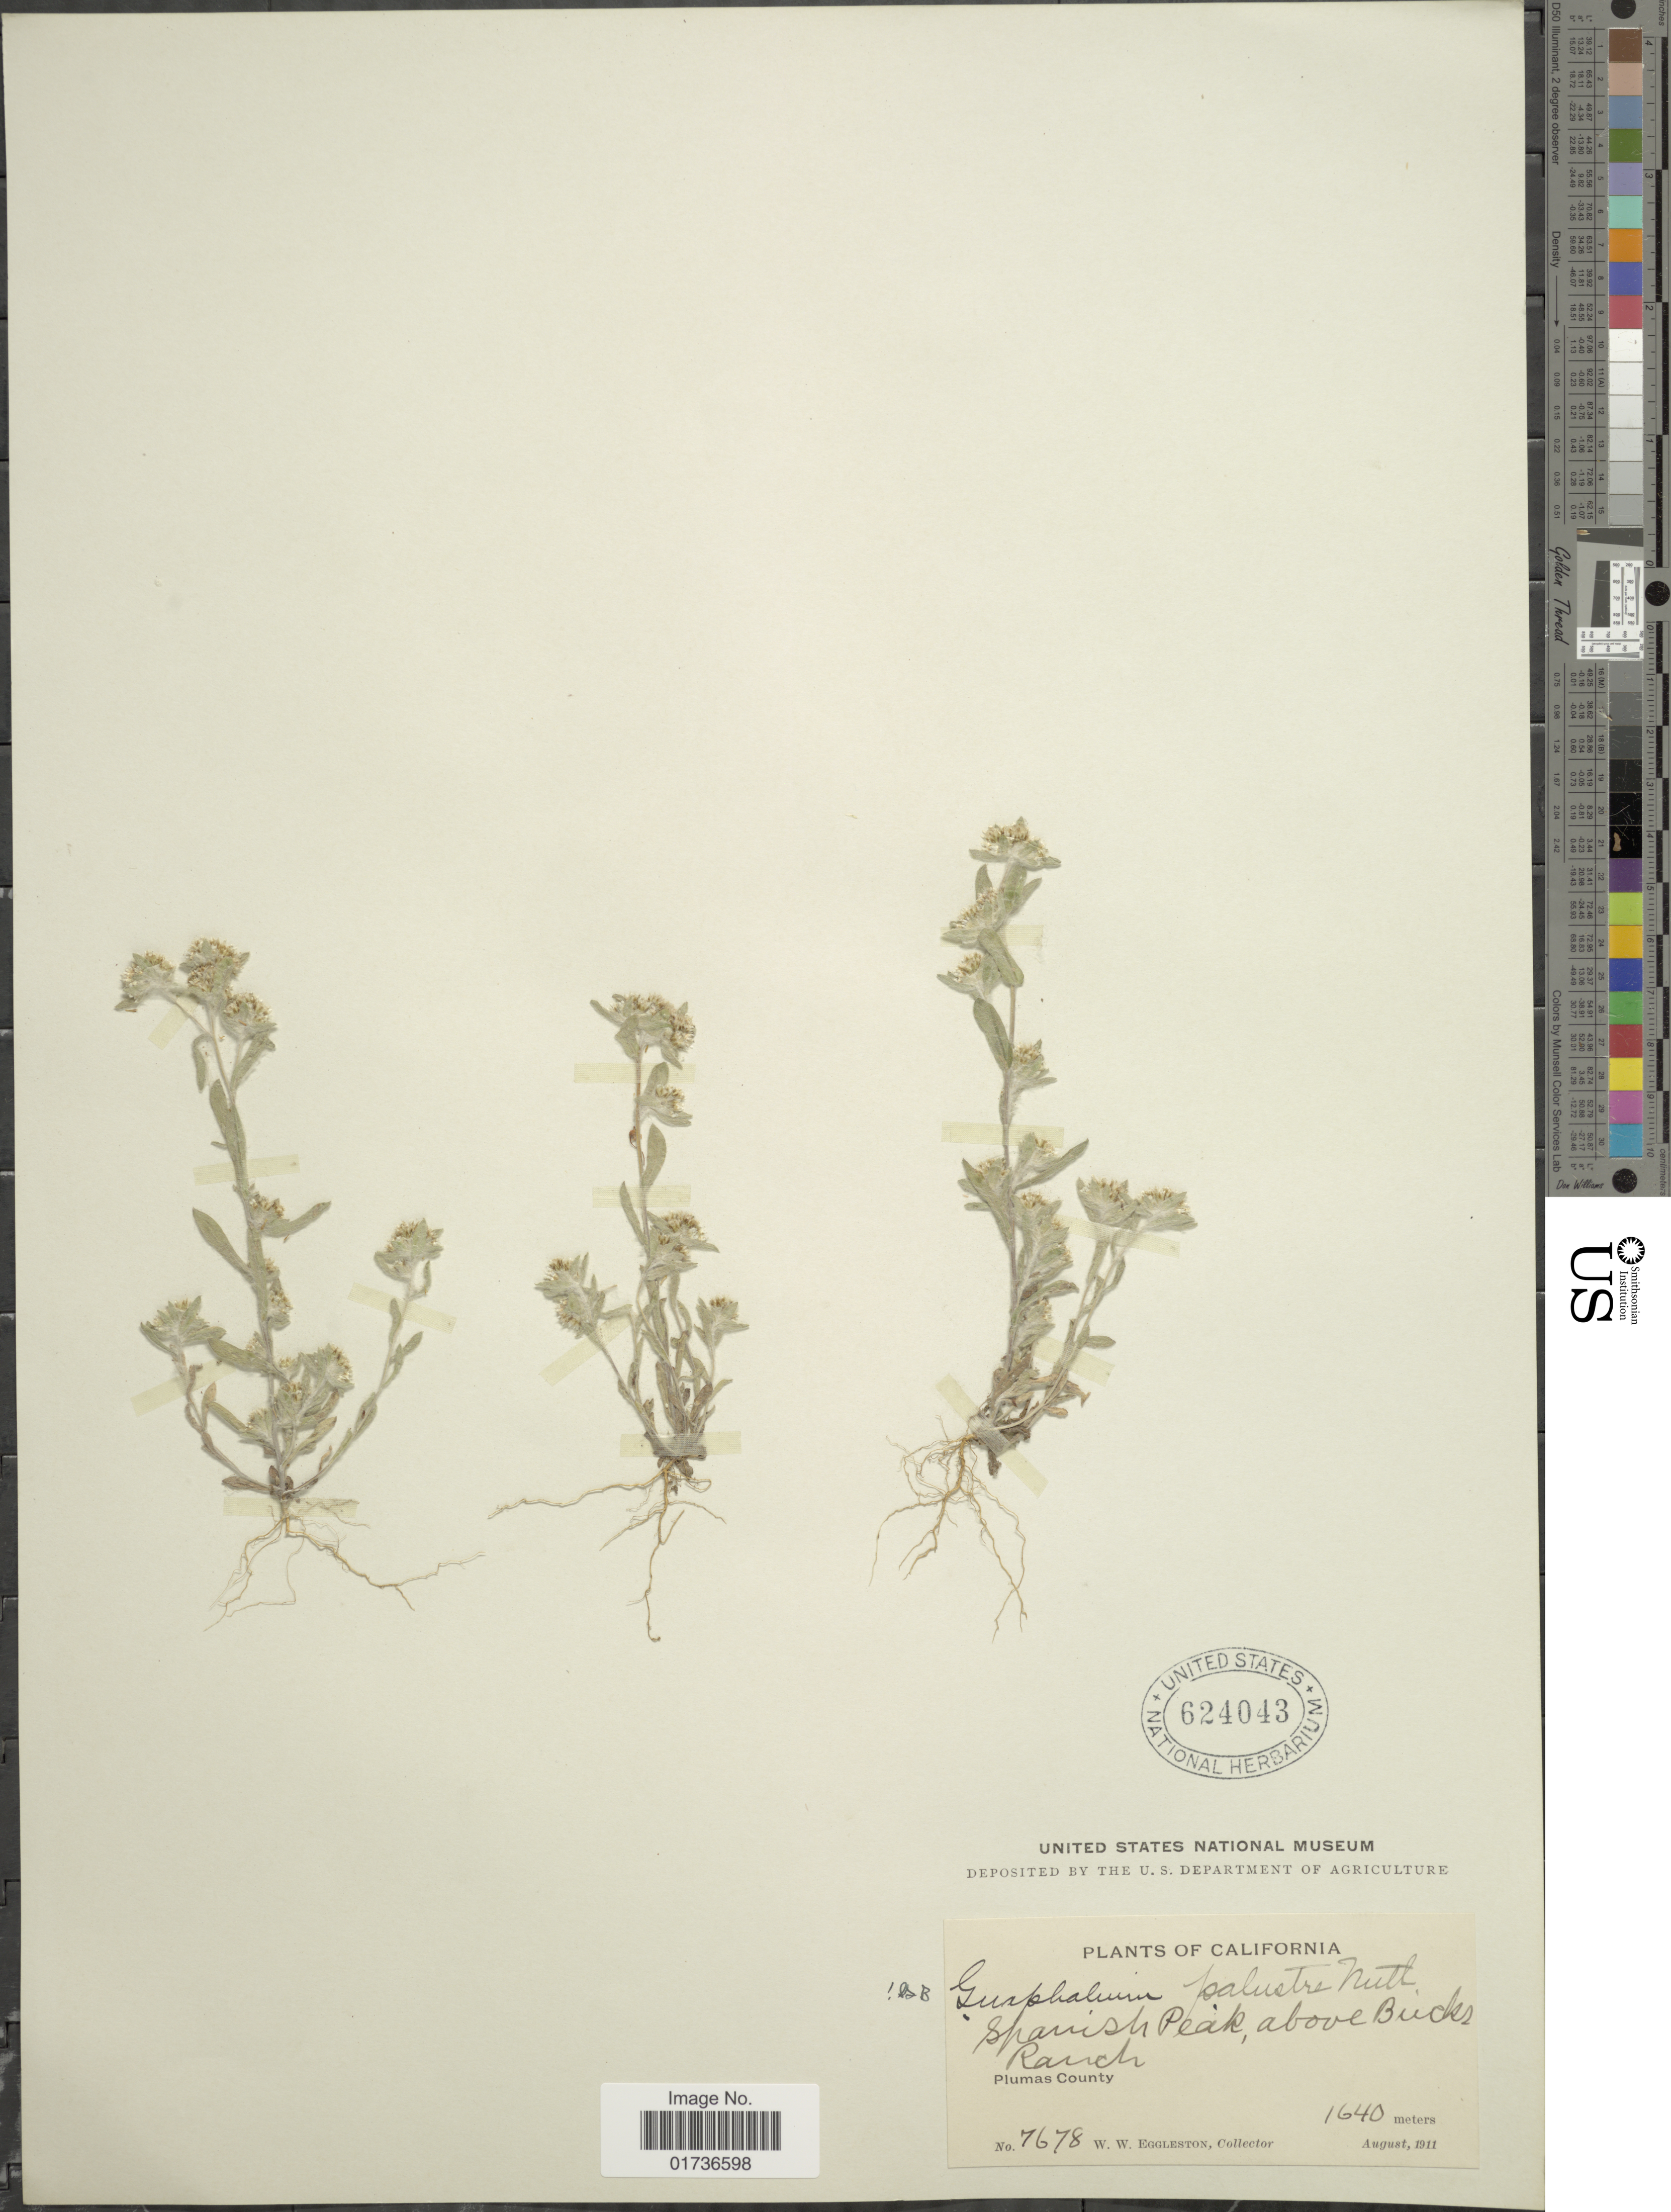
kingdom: Plantae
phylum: Tracheophyta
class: Magnoliopsida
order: Asterales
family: Asteraceae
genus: Gnaphalium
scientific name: Gnaphalium palustre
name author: Nutt.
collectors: W. W. Eggleston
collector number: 7678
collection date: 1911-08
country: United States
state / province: California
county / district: Plumas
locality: Spanish Peak, above Bucks Ranch, Plumas County.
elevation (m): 1640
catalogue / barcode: US 624043